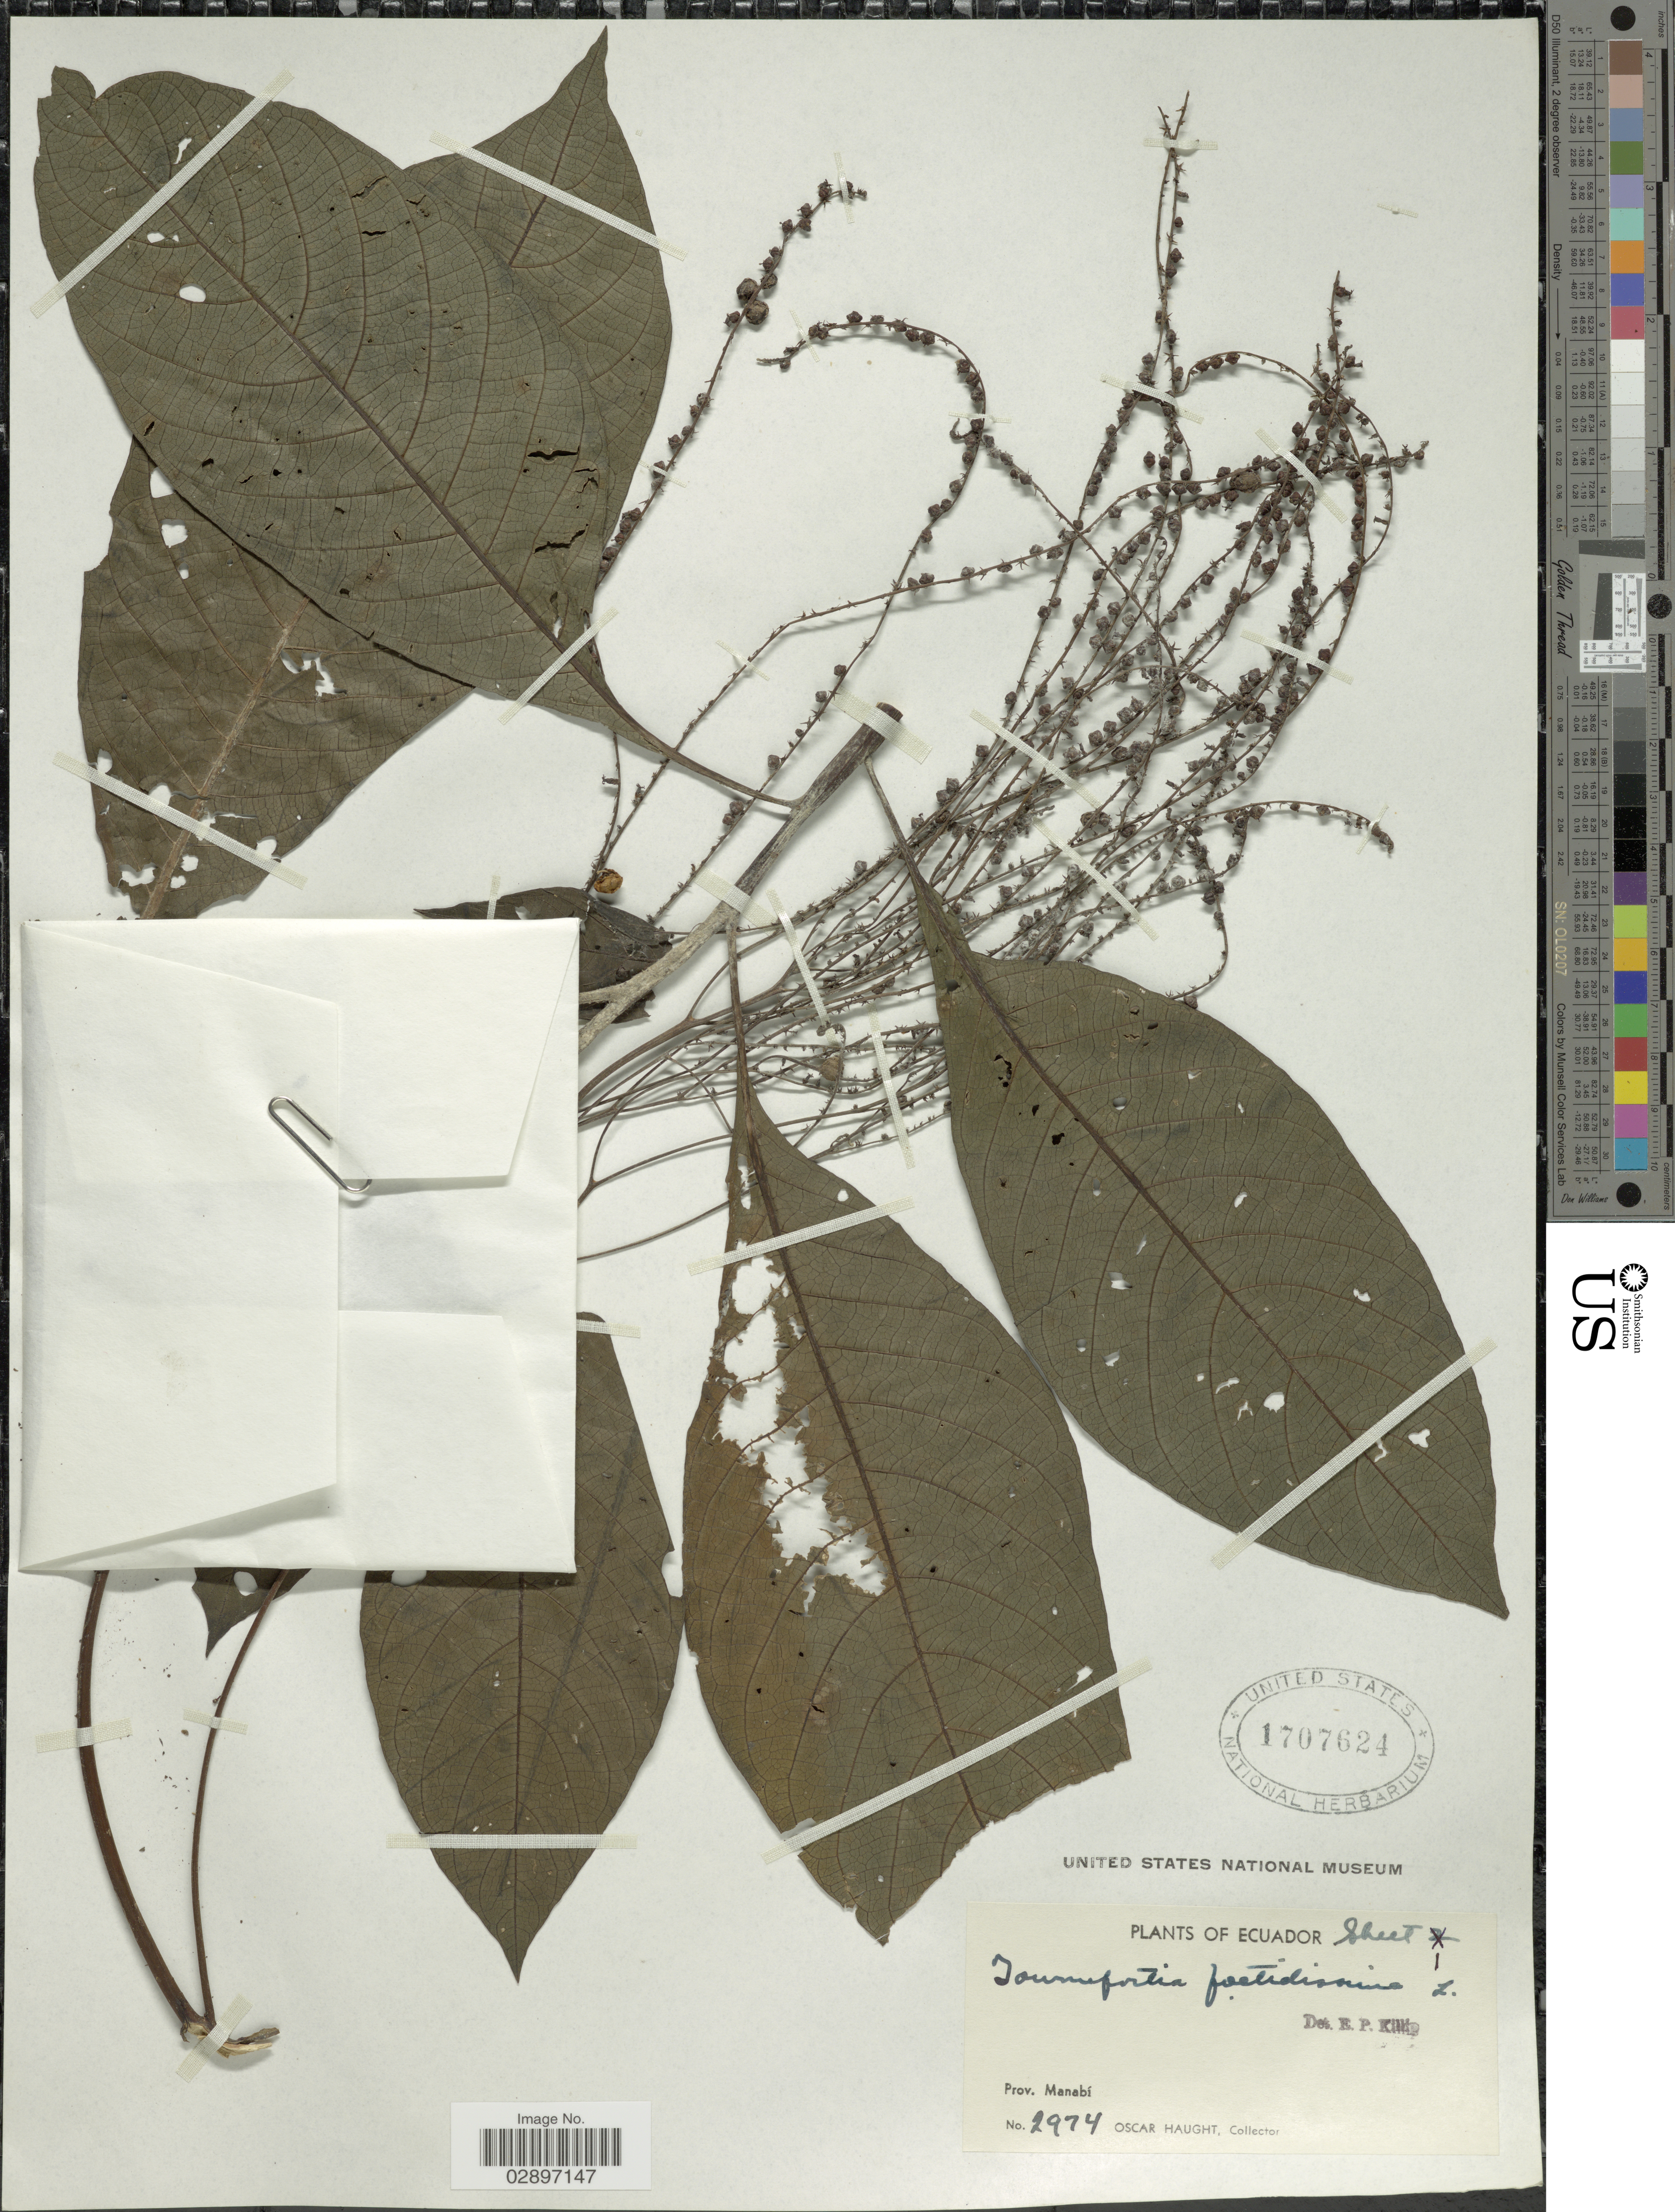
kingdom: Plantae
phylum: Tracheophyta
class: Magnoliopsida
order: Boraginales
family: Heliotropiaceae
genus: Tournefortia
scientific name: Tournefortia foetidissima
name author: L.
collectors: O. L. Haught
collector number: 2974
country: Ecuador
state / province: Manabí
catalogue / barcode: US 1707624